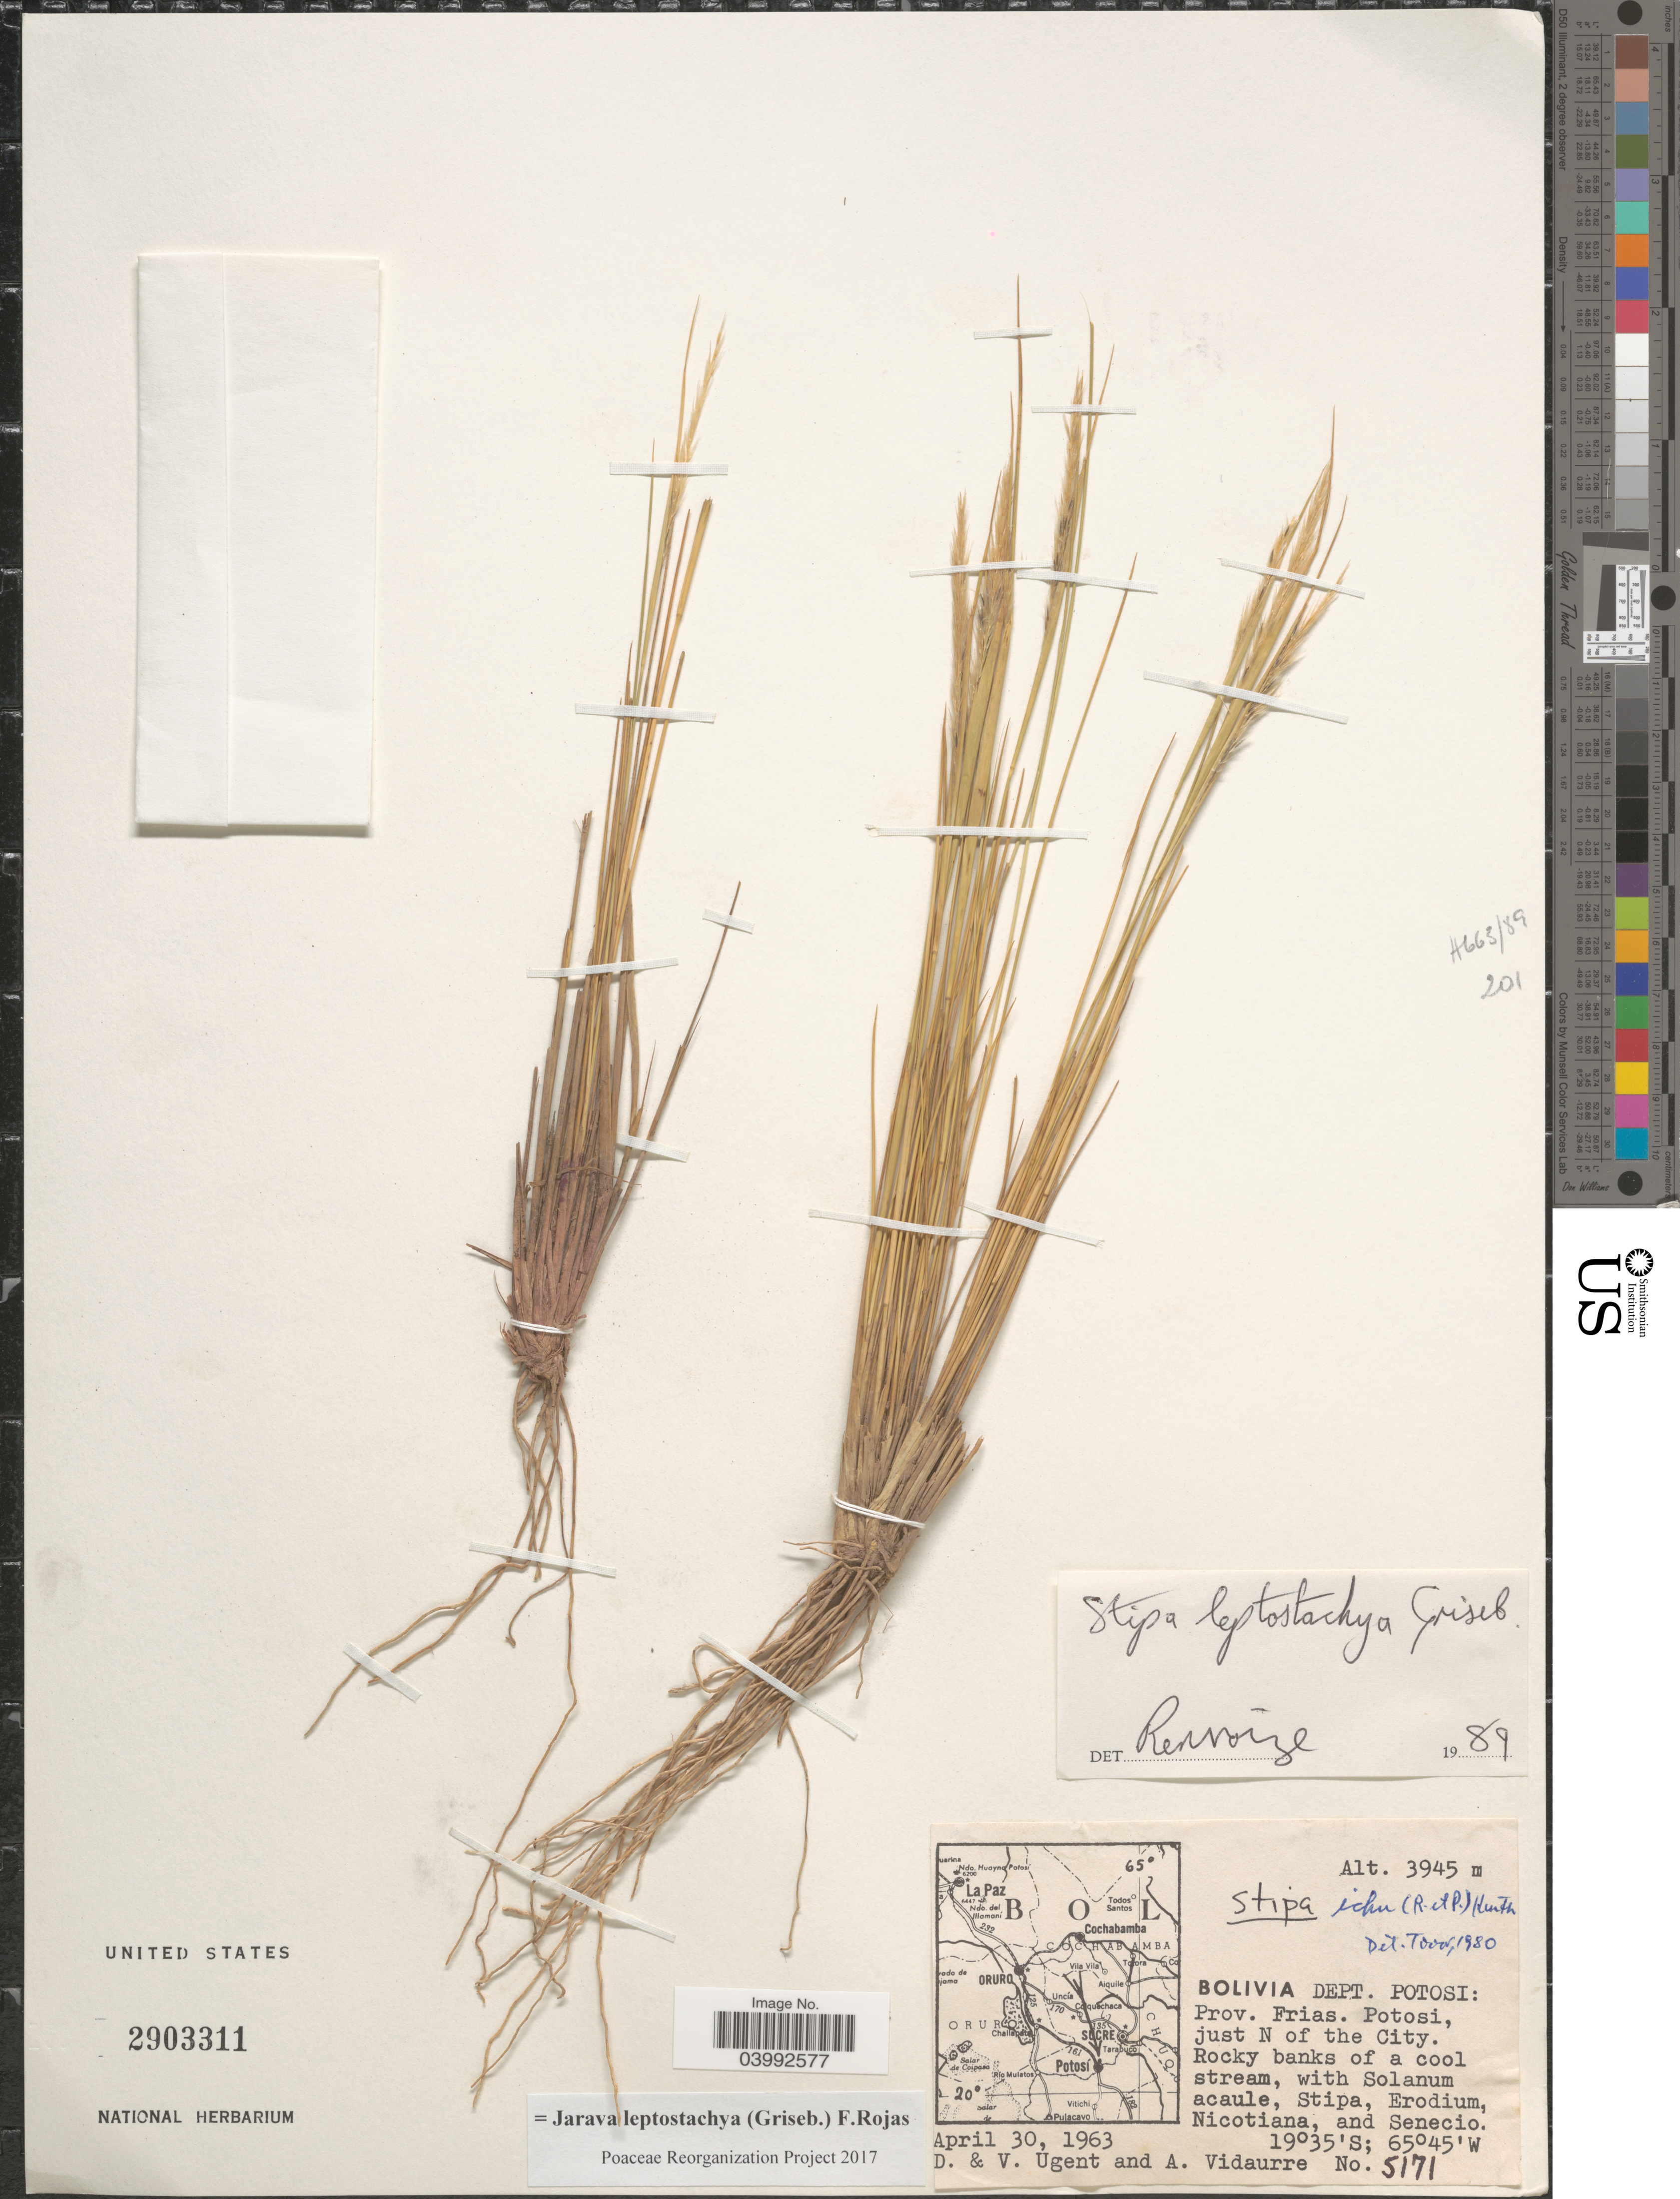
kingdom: Plantae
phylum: Tracheophyta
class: Liliopsida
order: Poales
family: Poaceae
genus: Jarava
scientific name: Jarava leptostachya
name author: (Griseb.) F. Rojas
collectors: D. Ugent, V. Ugent & A. Vidaurre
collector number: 5171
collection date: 1963-04-30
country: Bolivia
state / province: Potosi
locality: Dept. Potosi: Prov. Frias. Potosi, just N of the City.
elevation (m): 3945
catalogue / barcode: US 2903311